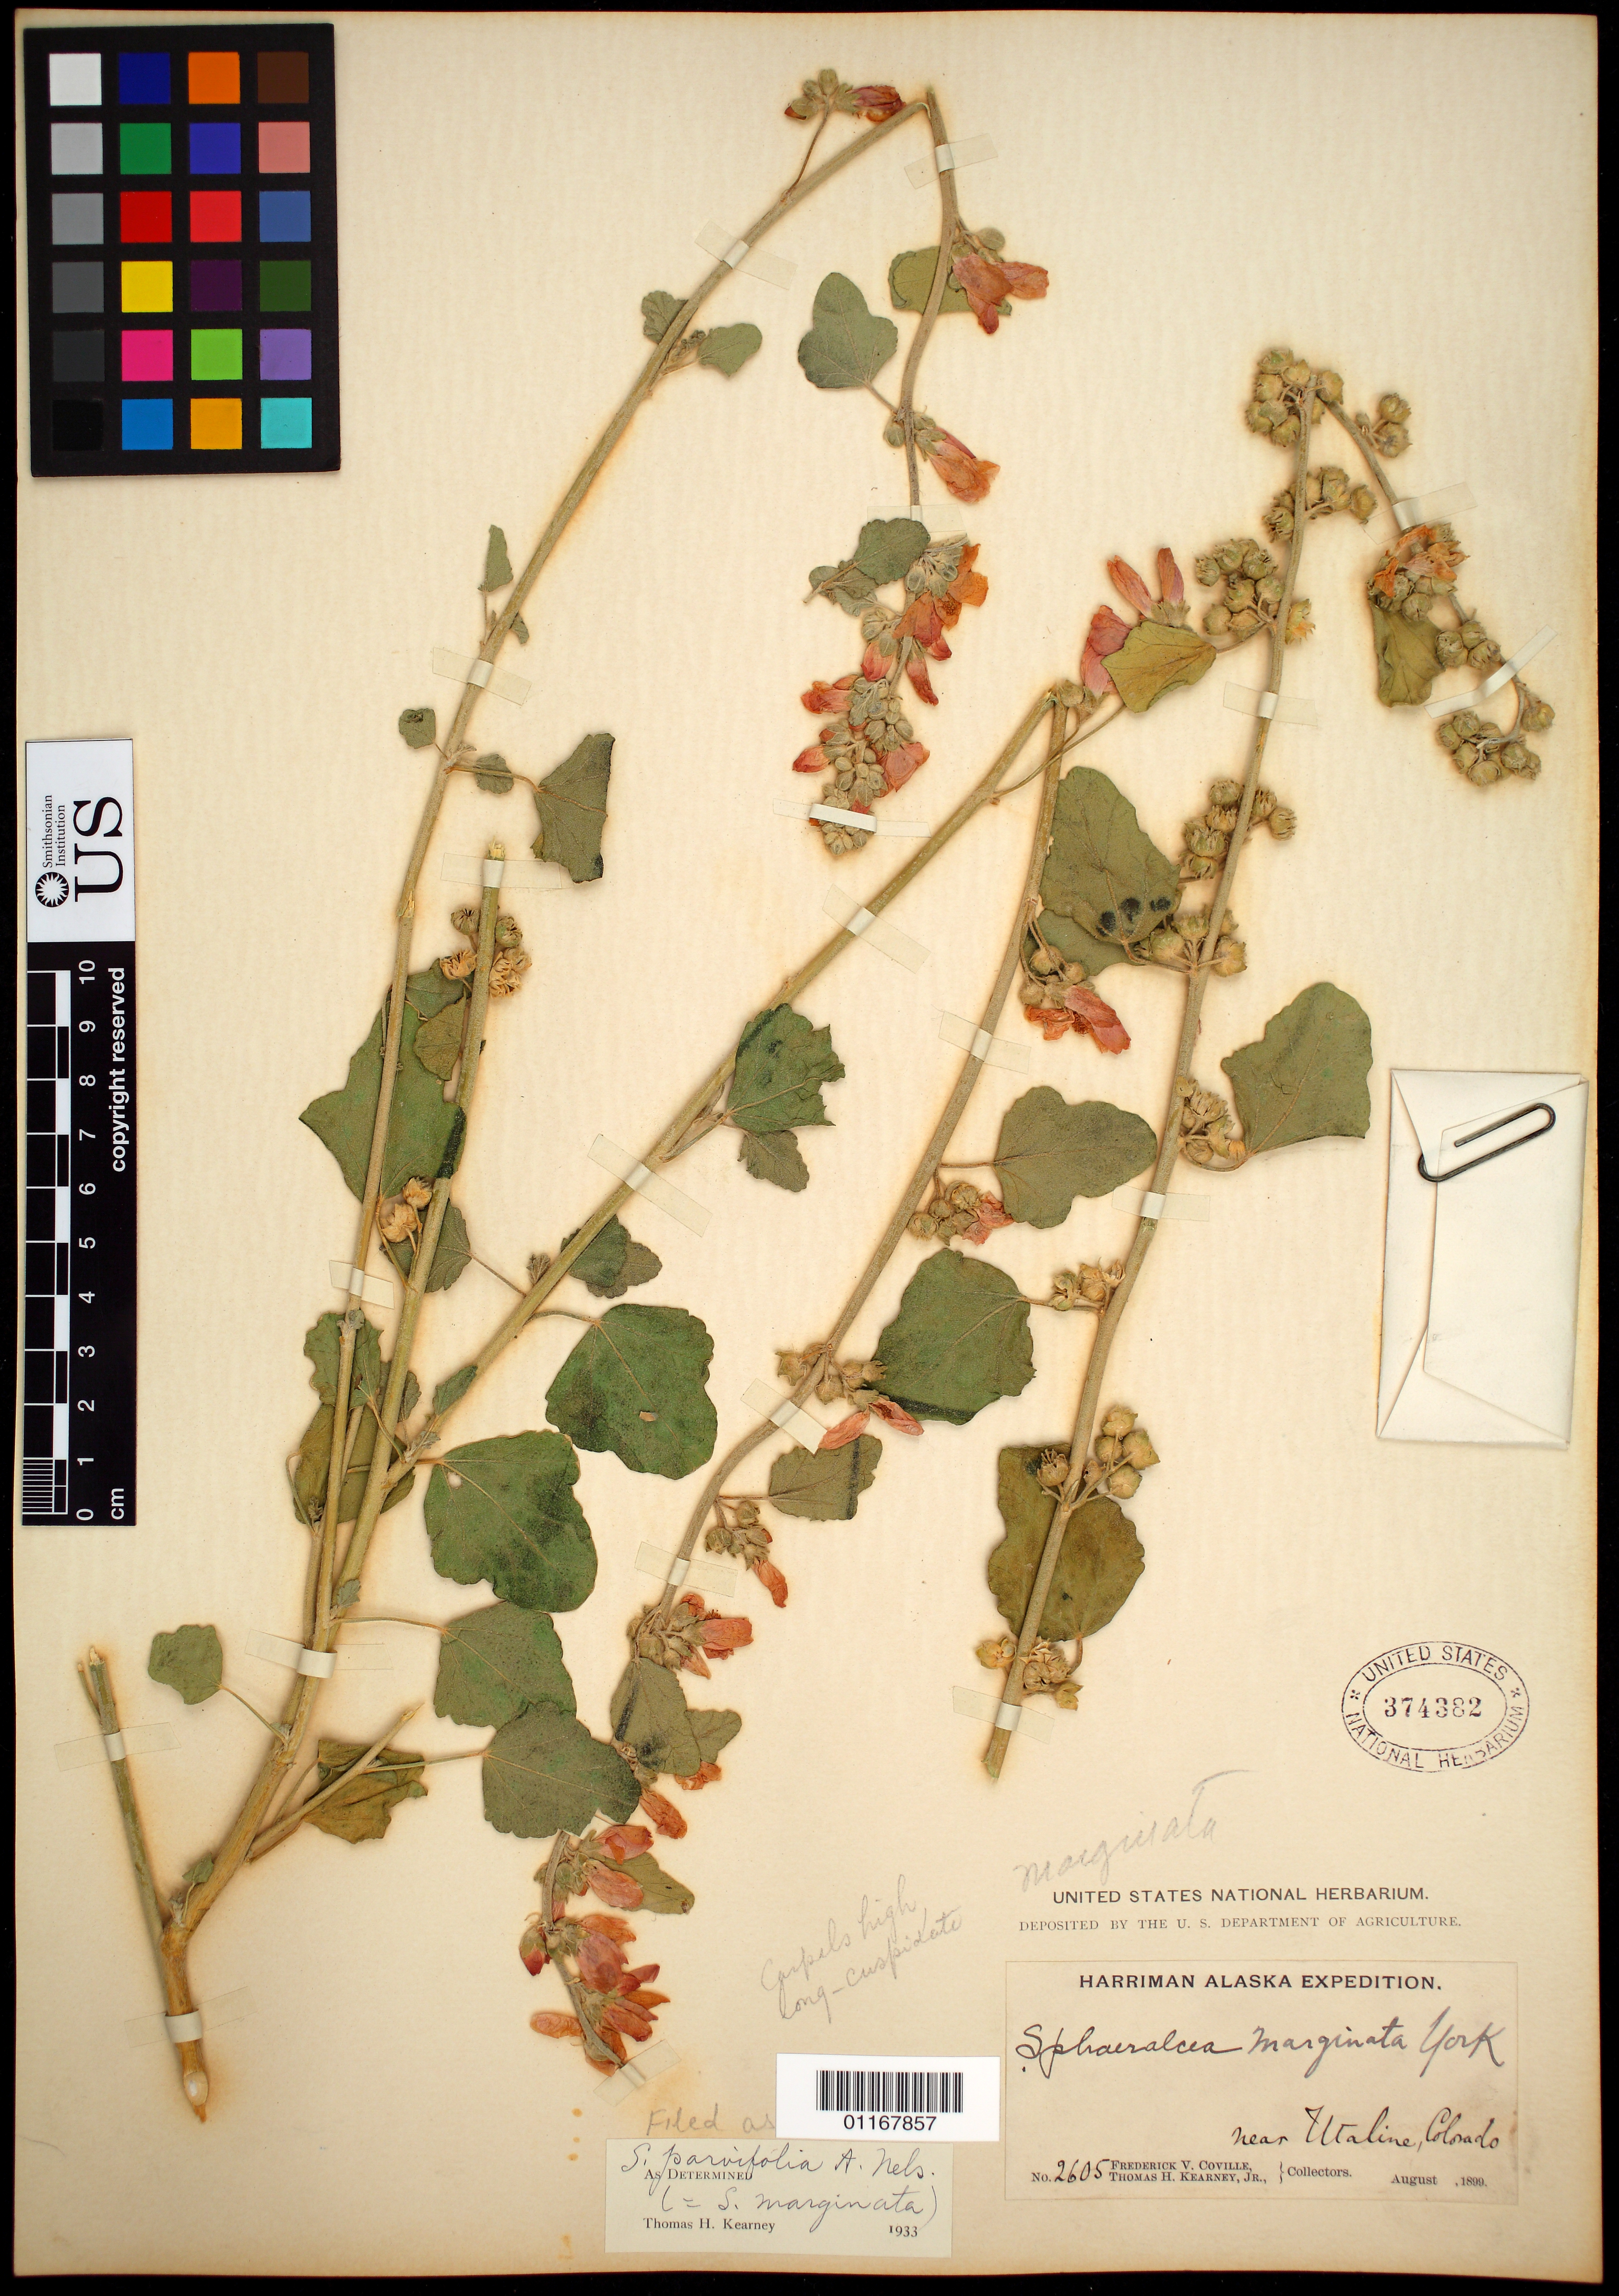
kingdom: Plantae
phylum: Tracheophyta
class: Magnoliopsida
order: Malvales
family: Malvaceae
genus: Sphaeralcea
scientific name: Sphaeralcea parvifolia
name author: A. Nelson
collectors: F. V. Coville & T. H. Kearney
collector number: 2605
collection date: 1899-08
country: United States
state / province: Colorado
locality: Near Utaline.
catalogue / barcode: US 374382